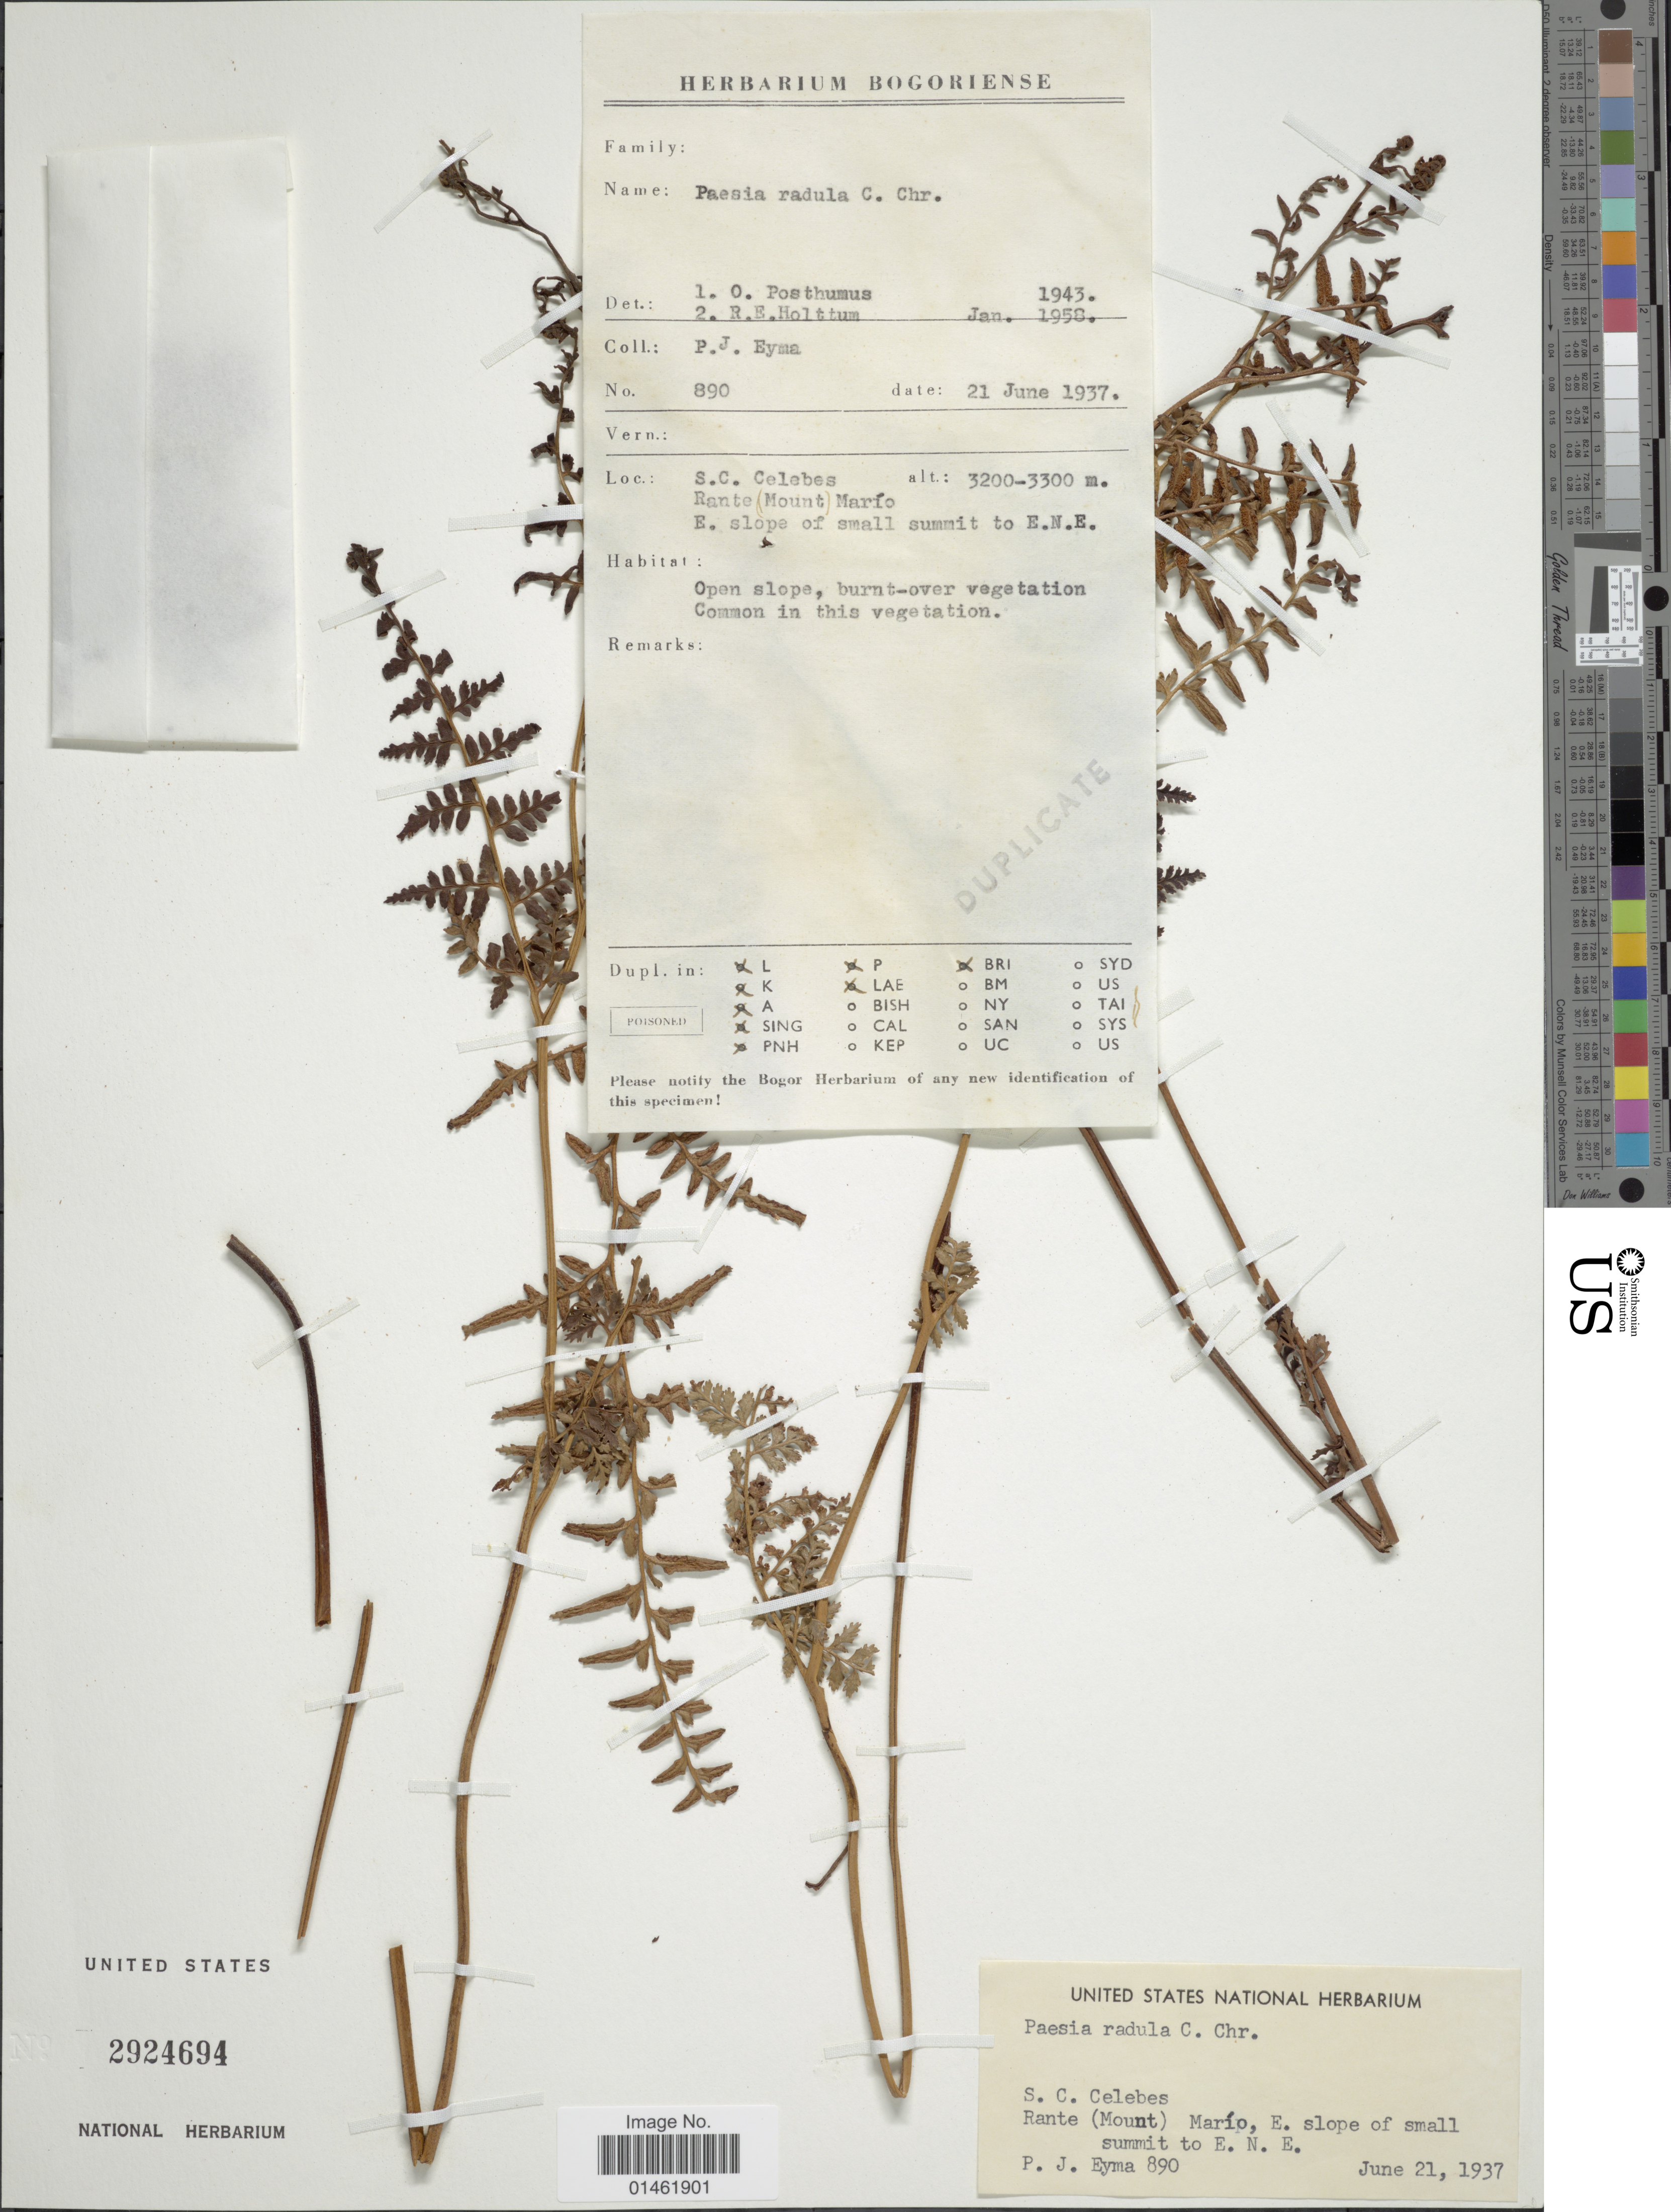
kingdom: Plantae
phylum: Tracheophyta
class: Polypodiopsida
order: Polypodiales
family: Dennstaedtiaceae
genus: Paesia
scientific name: Paesia radula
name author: (Baker) C. Chr.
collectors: P. J. Eyma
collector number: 890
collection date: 1937-06-21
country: Indonesia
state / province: Sulawesi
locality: S.C. Celebes, Rante(Mount) Mario, E slope of small summit to E.N.E.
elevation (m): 3200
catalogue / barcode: US 2924694